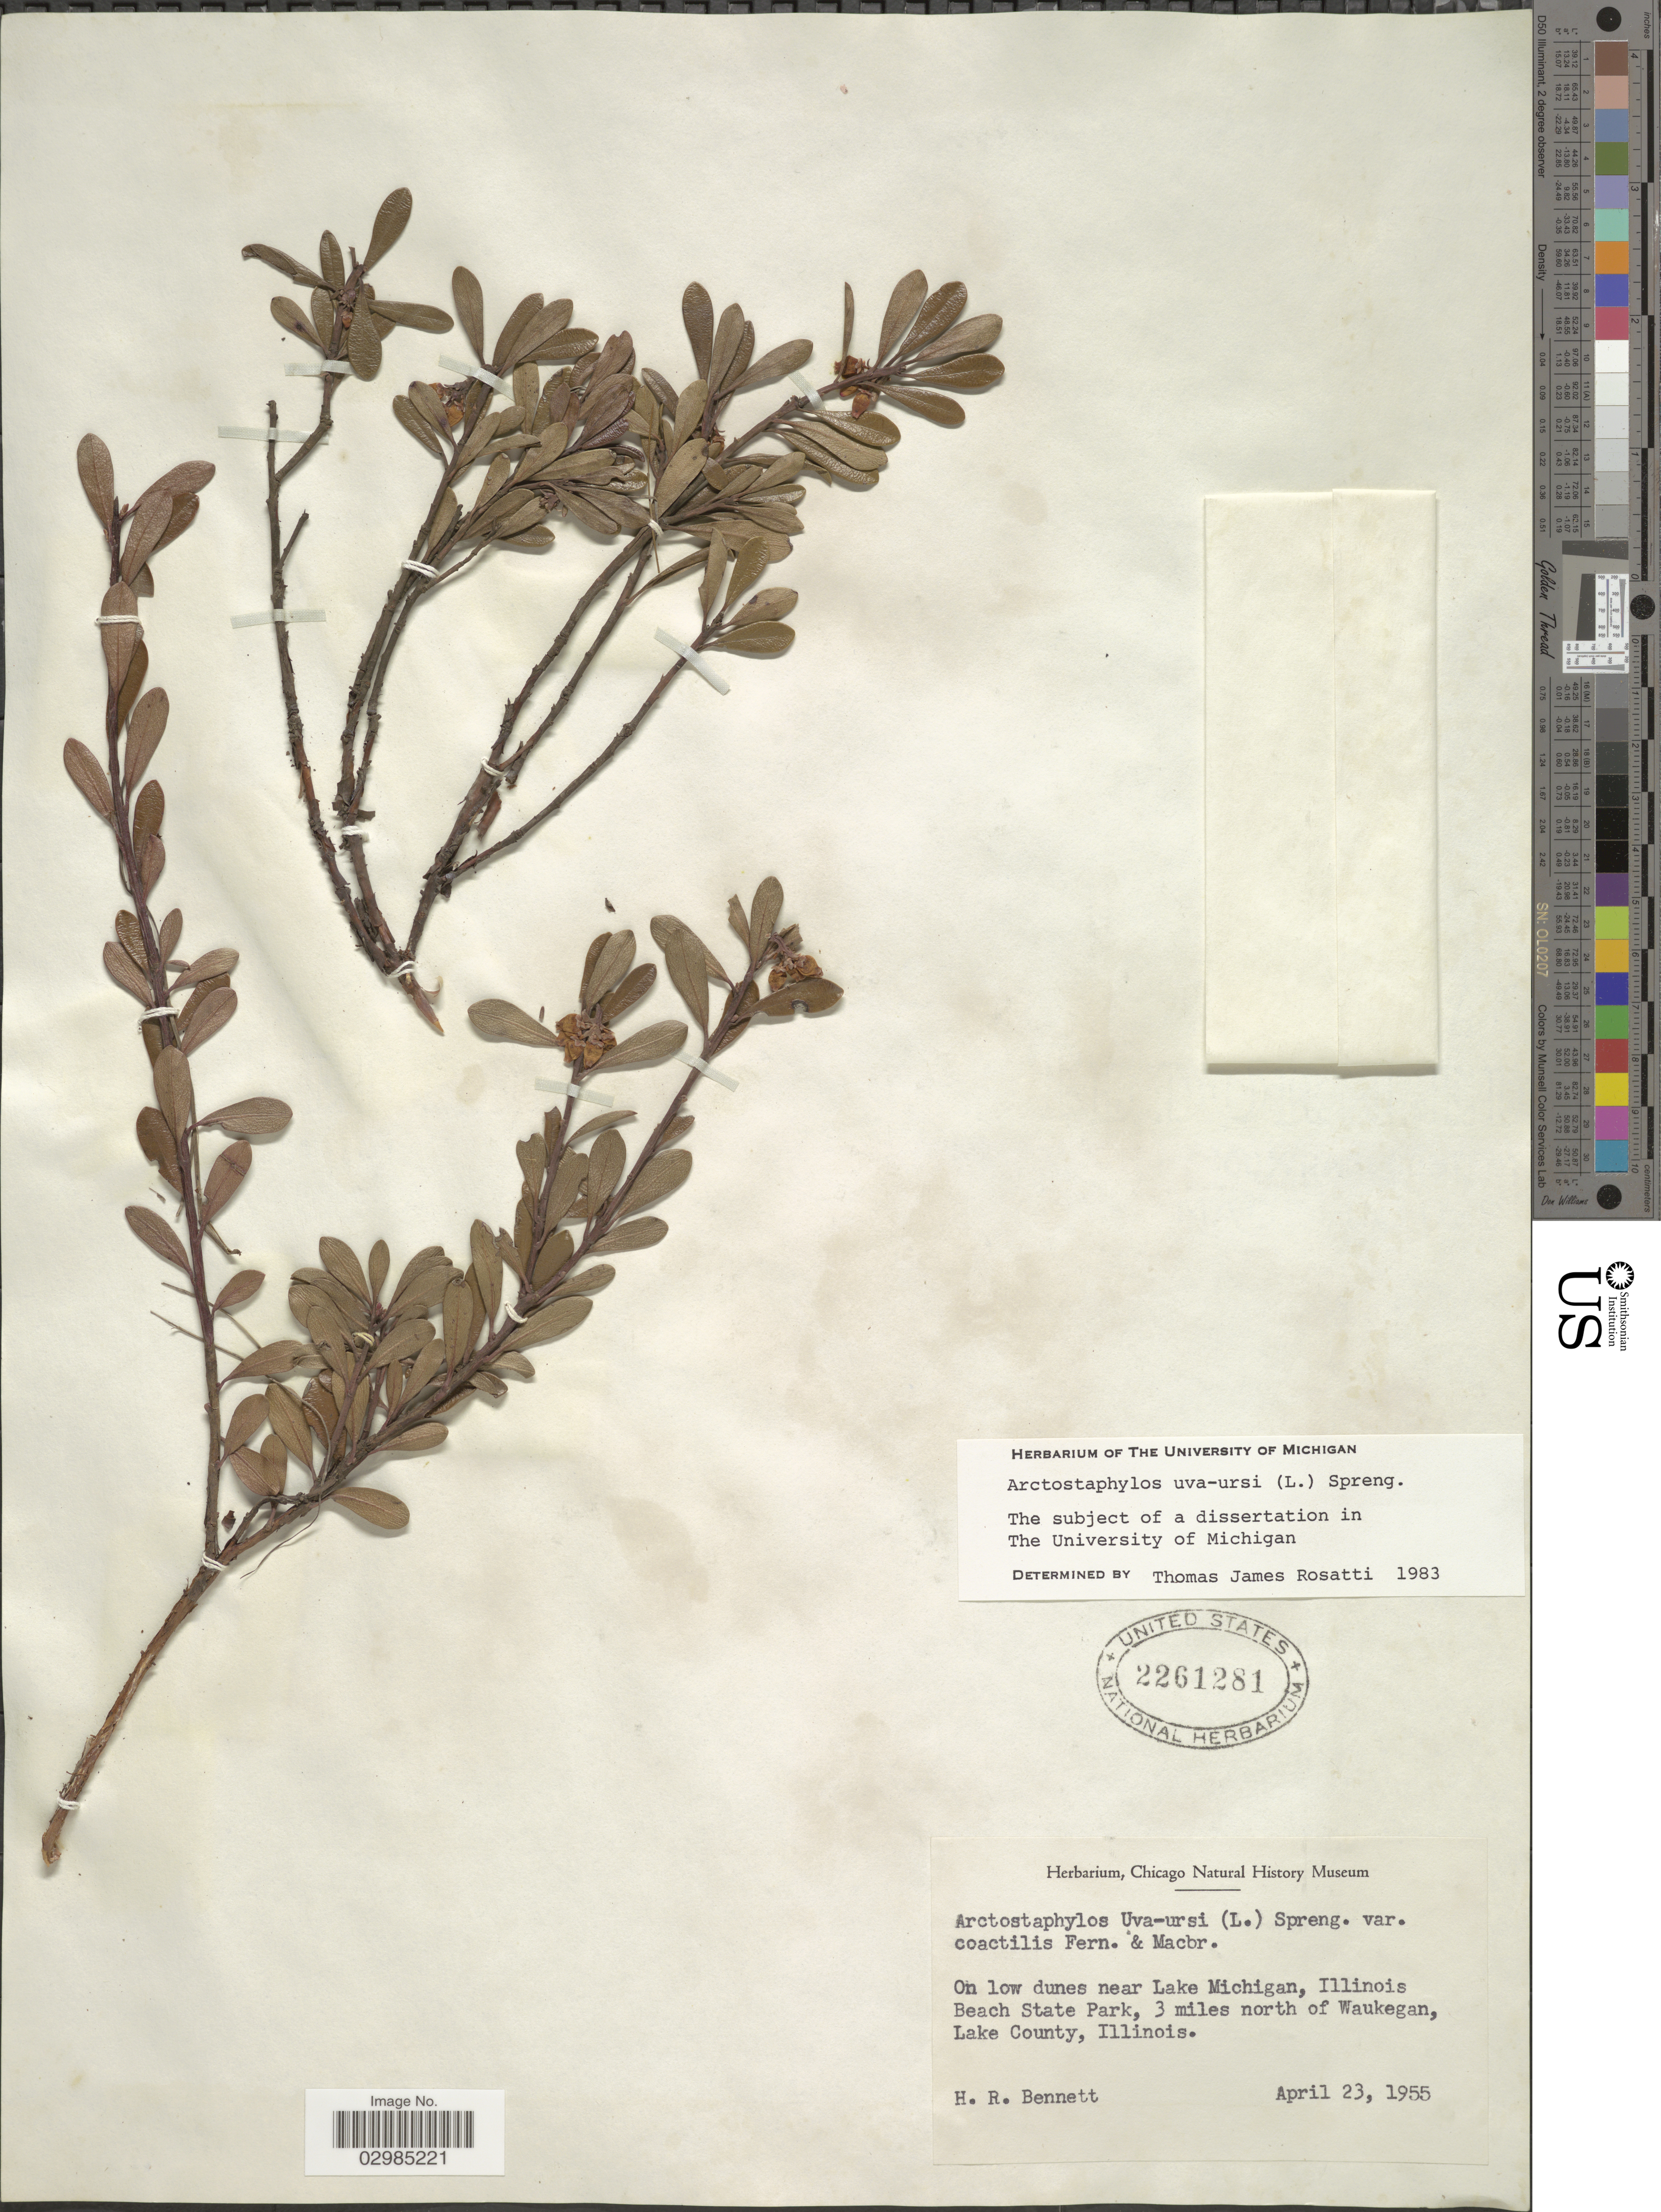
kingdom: Plantae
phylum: Tracheophyta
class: Magnoliopsida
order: Ericales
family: Ericaceae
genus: Arctostaphylos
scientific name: Arctostaphylos uva-ursi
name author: (L.) Spreng.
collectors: H. R. Bennett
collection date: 1955-04-23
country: United States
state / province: Illinois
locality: On low dunes near Lake Michigan, Illinois Beach State Park, 3 miles north of Waukegan, Lake County.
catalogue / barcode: US 2261281